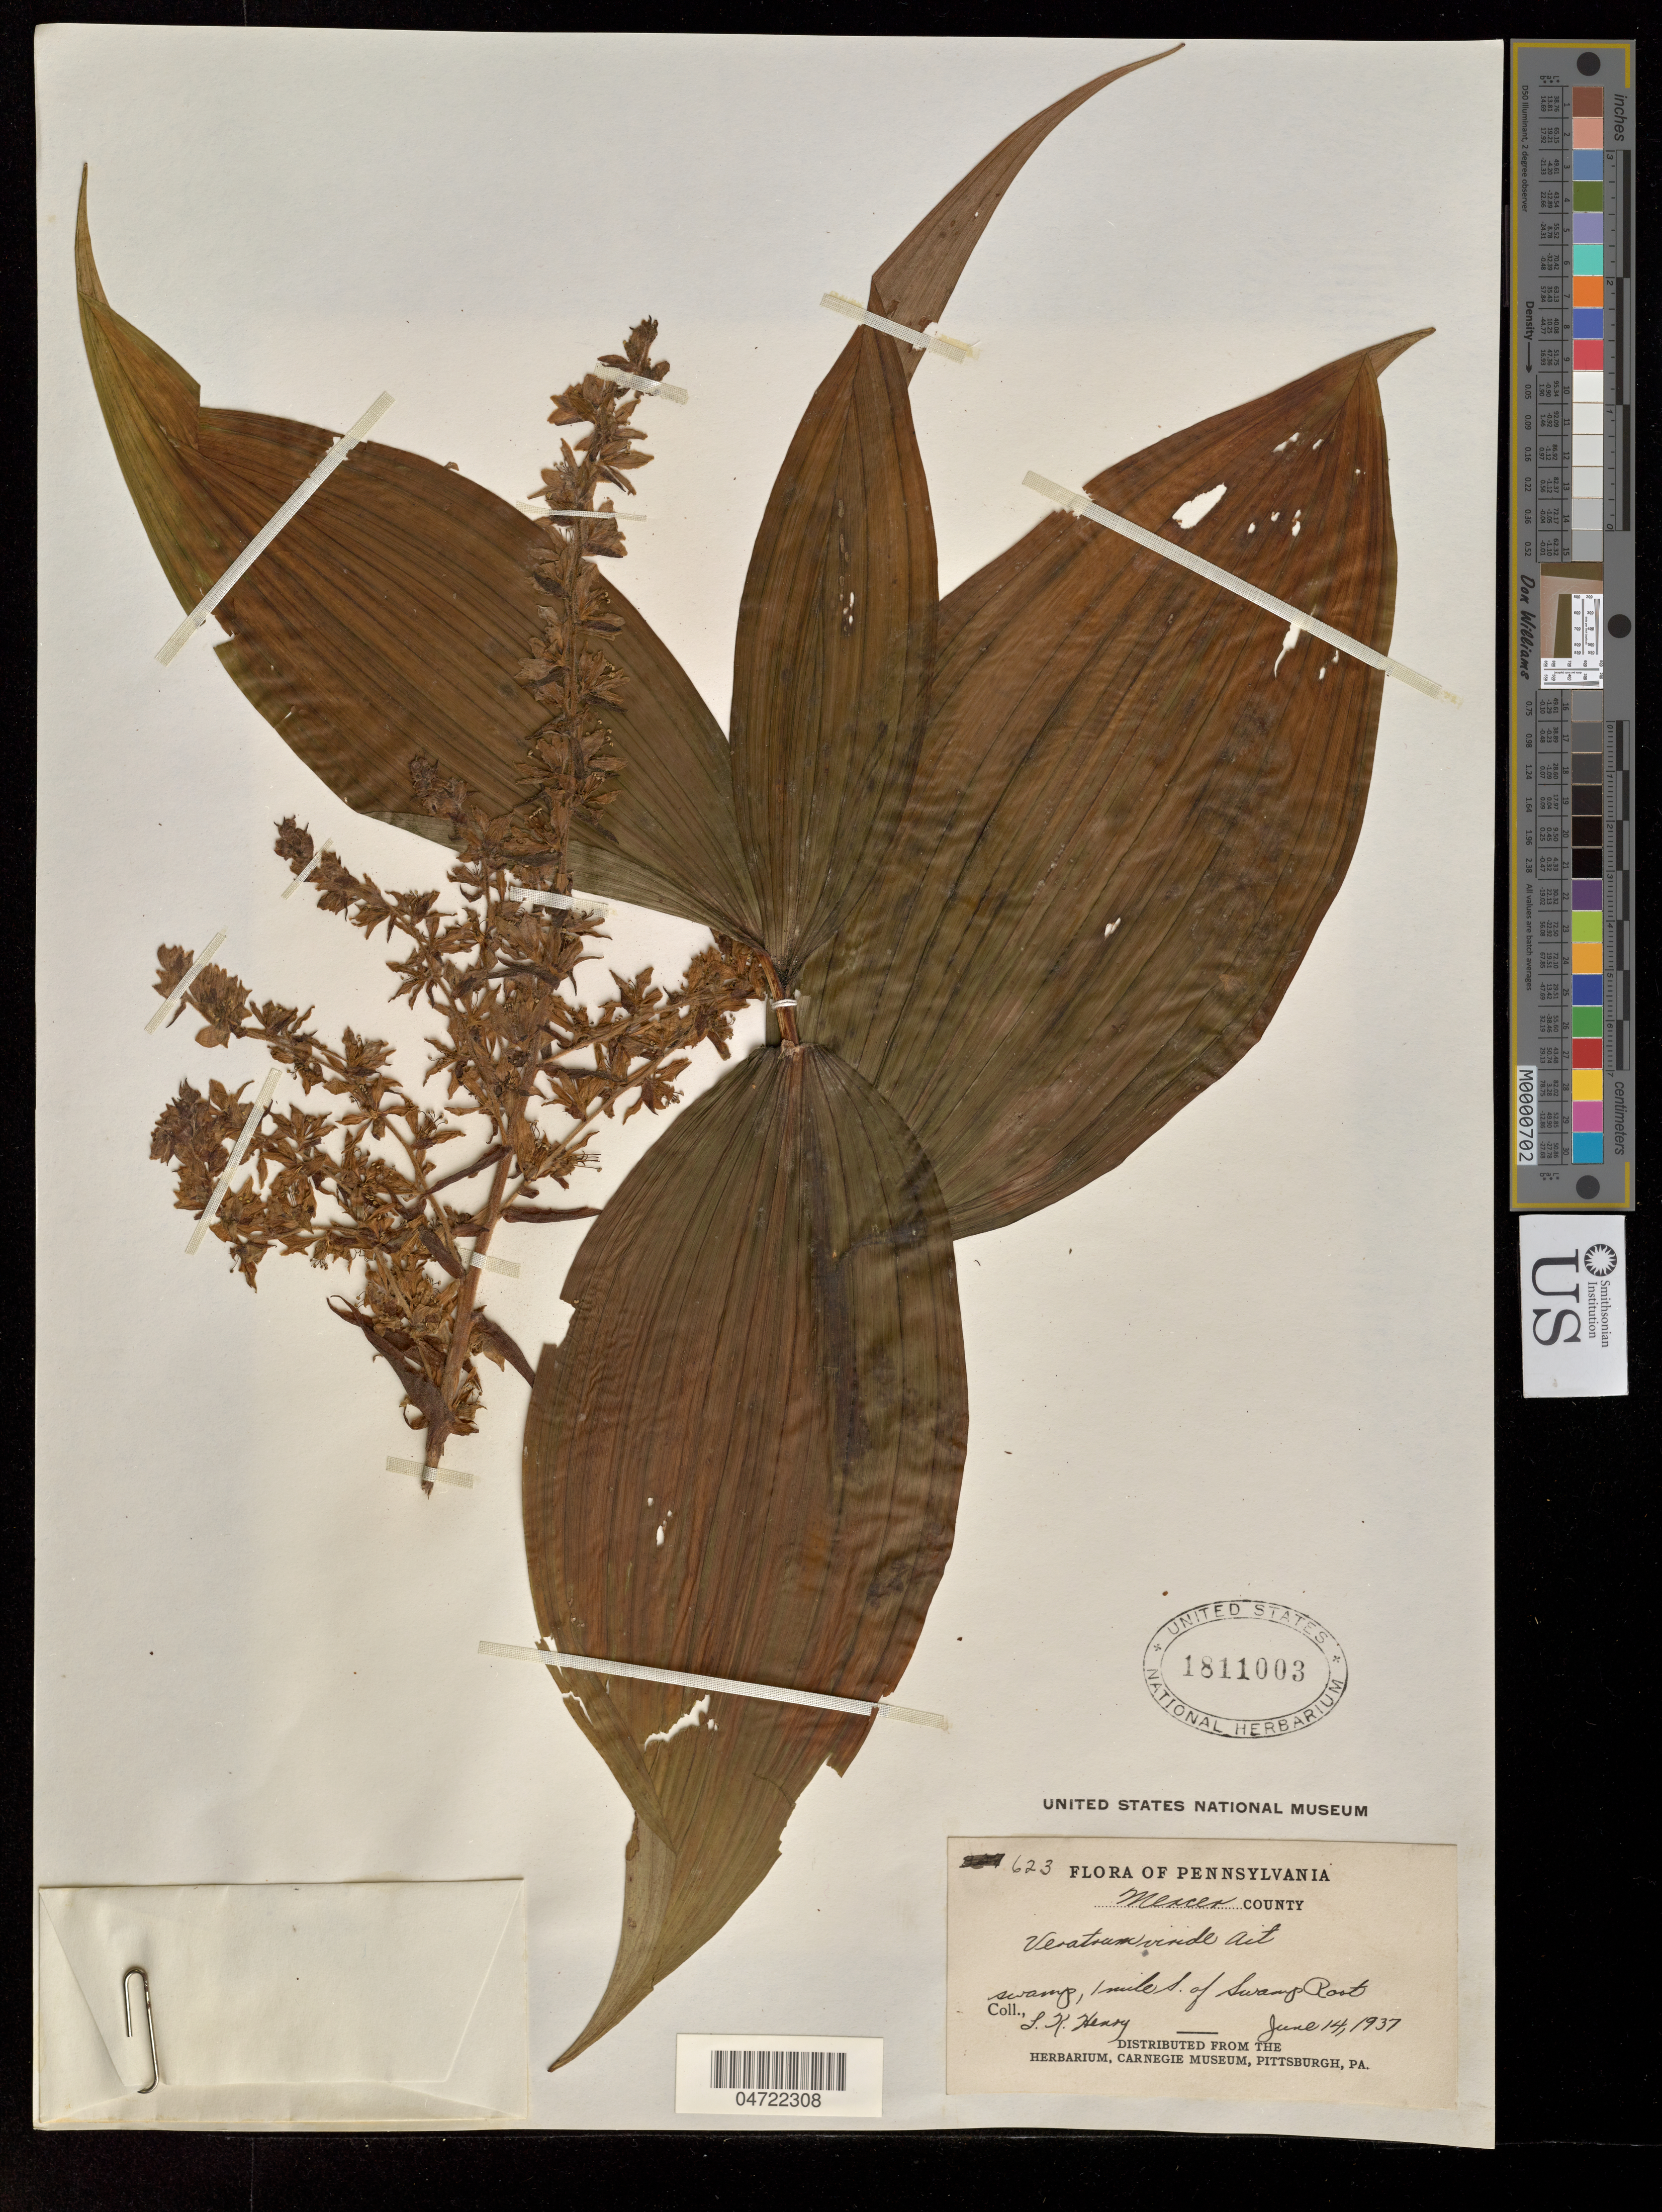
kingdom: Plantae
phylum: Tracheophyta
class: Liliopsida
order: Liliales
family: Melanthiaceae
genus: Veratrum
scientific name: Veratrum viride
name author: Aiton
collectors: L. K. Henry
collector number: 623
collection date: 1937-06-14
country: United States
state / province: Pennsylvania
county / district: Mercer County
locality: Edge of swamp, 1 mi. S. of Swamp Post.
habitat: Swamp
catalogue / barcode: US 1811003